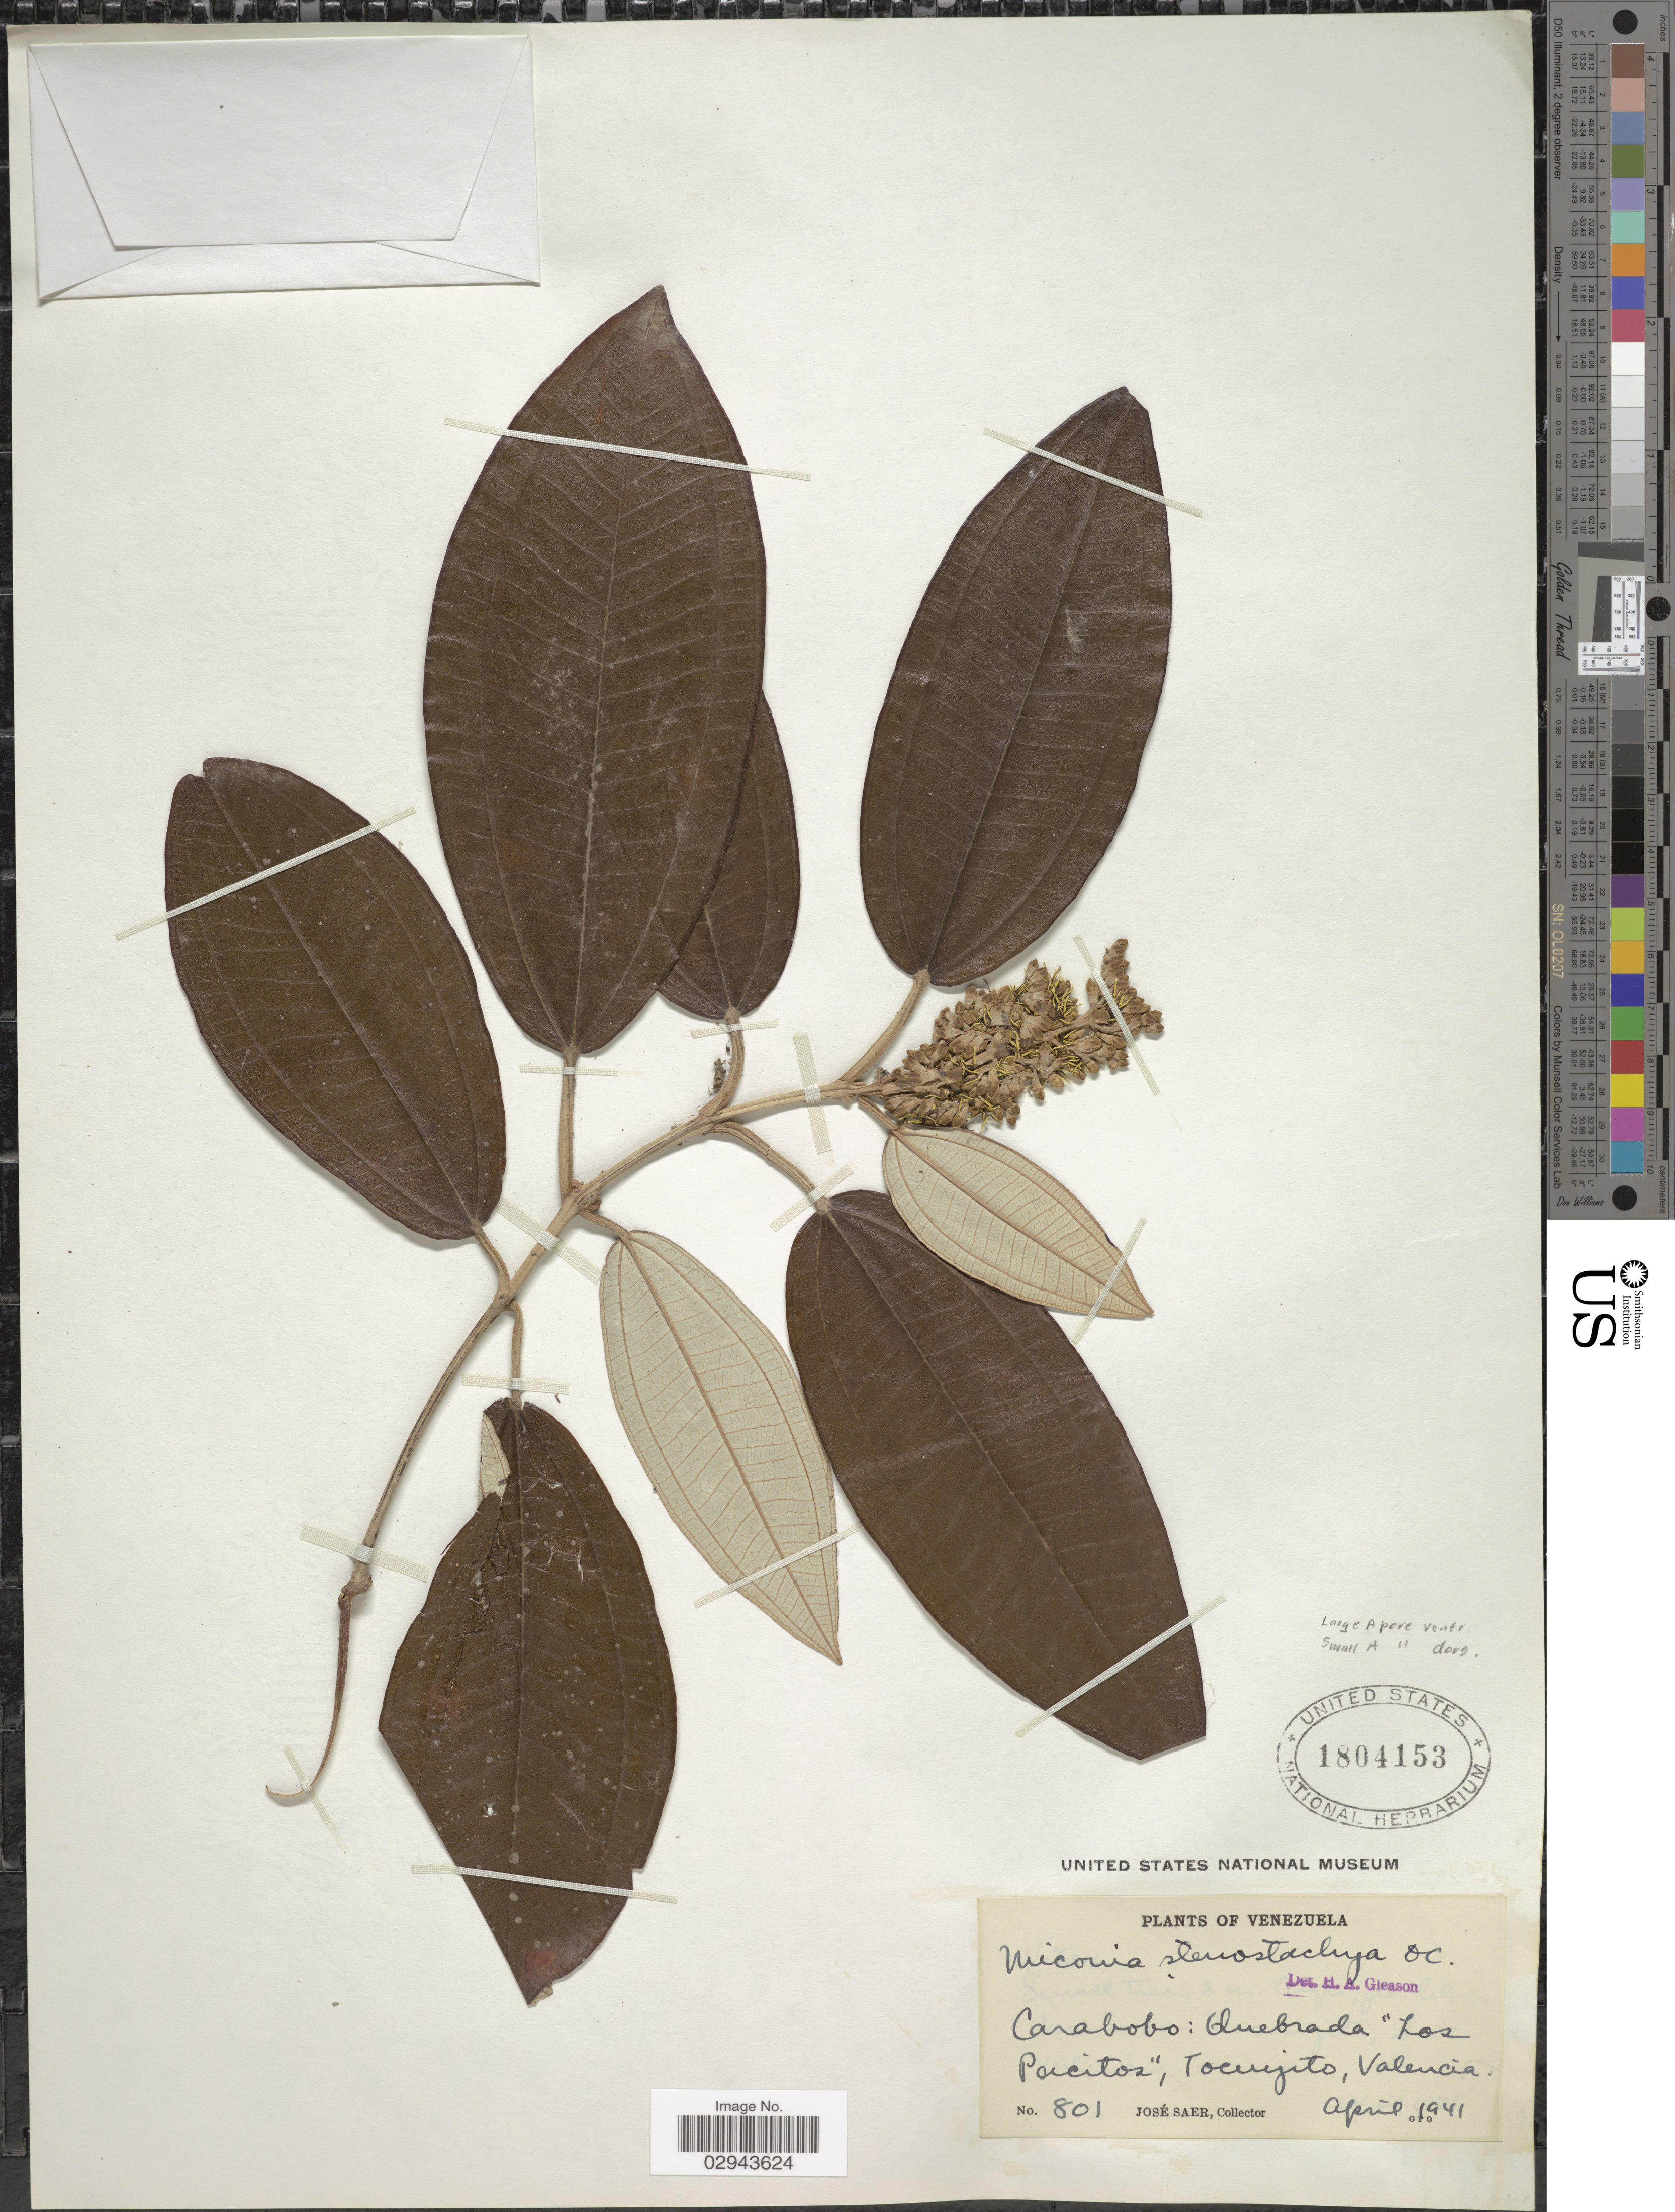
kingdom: Plantae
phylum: Tracheophyta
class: Magnoliopsida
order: Myrtales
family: Melastomataceae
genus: Miconia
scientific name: Miconia stenostachya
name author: DC.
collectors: J. Saer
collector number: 801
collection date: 1941-04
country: Venezuela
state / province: Carabobo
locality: Quebrada "Los Pacitos", Tocuyito, Valencia.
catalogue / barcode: US 1804153